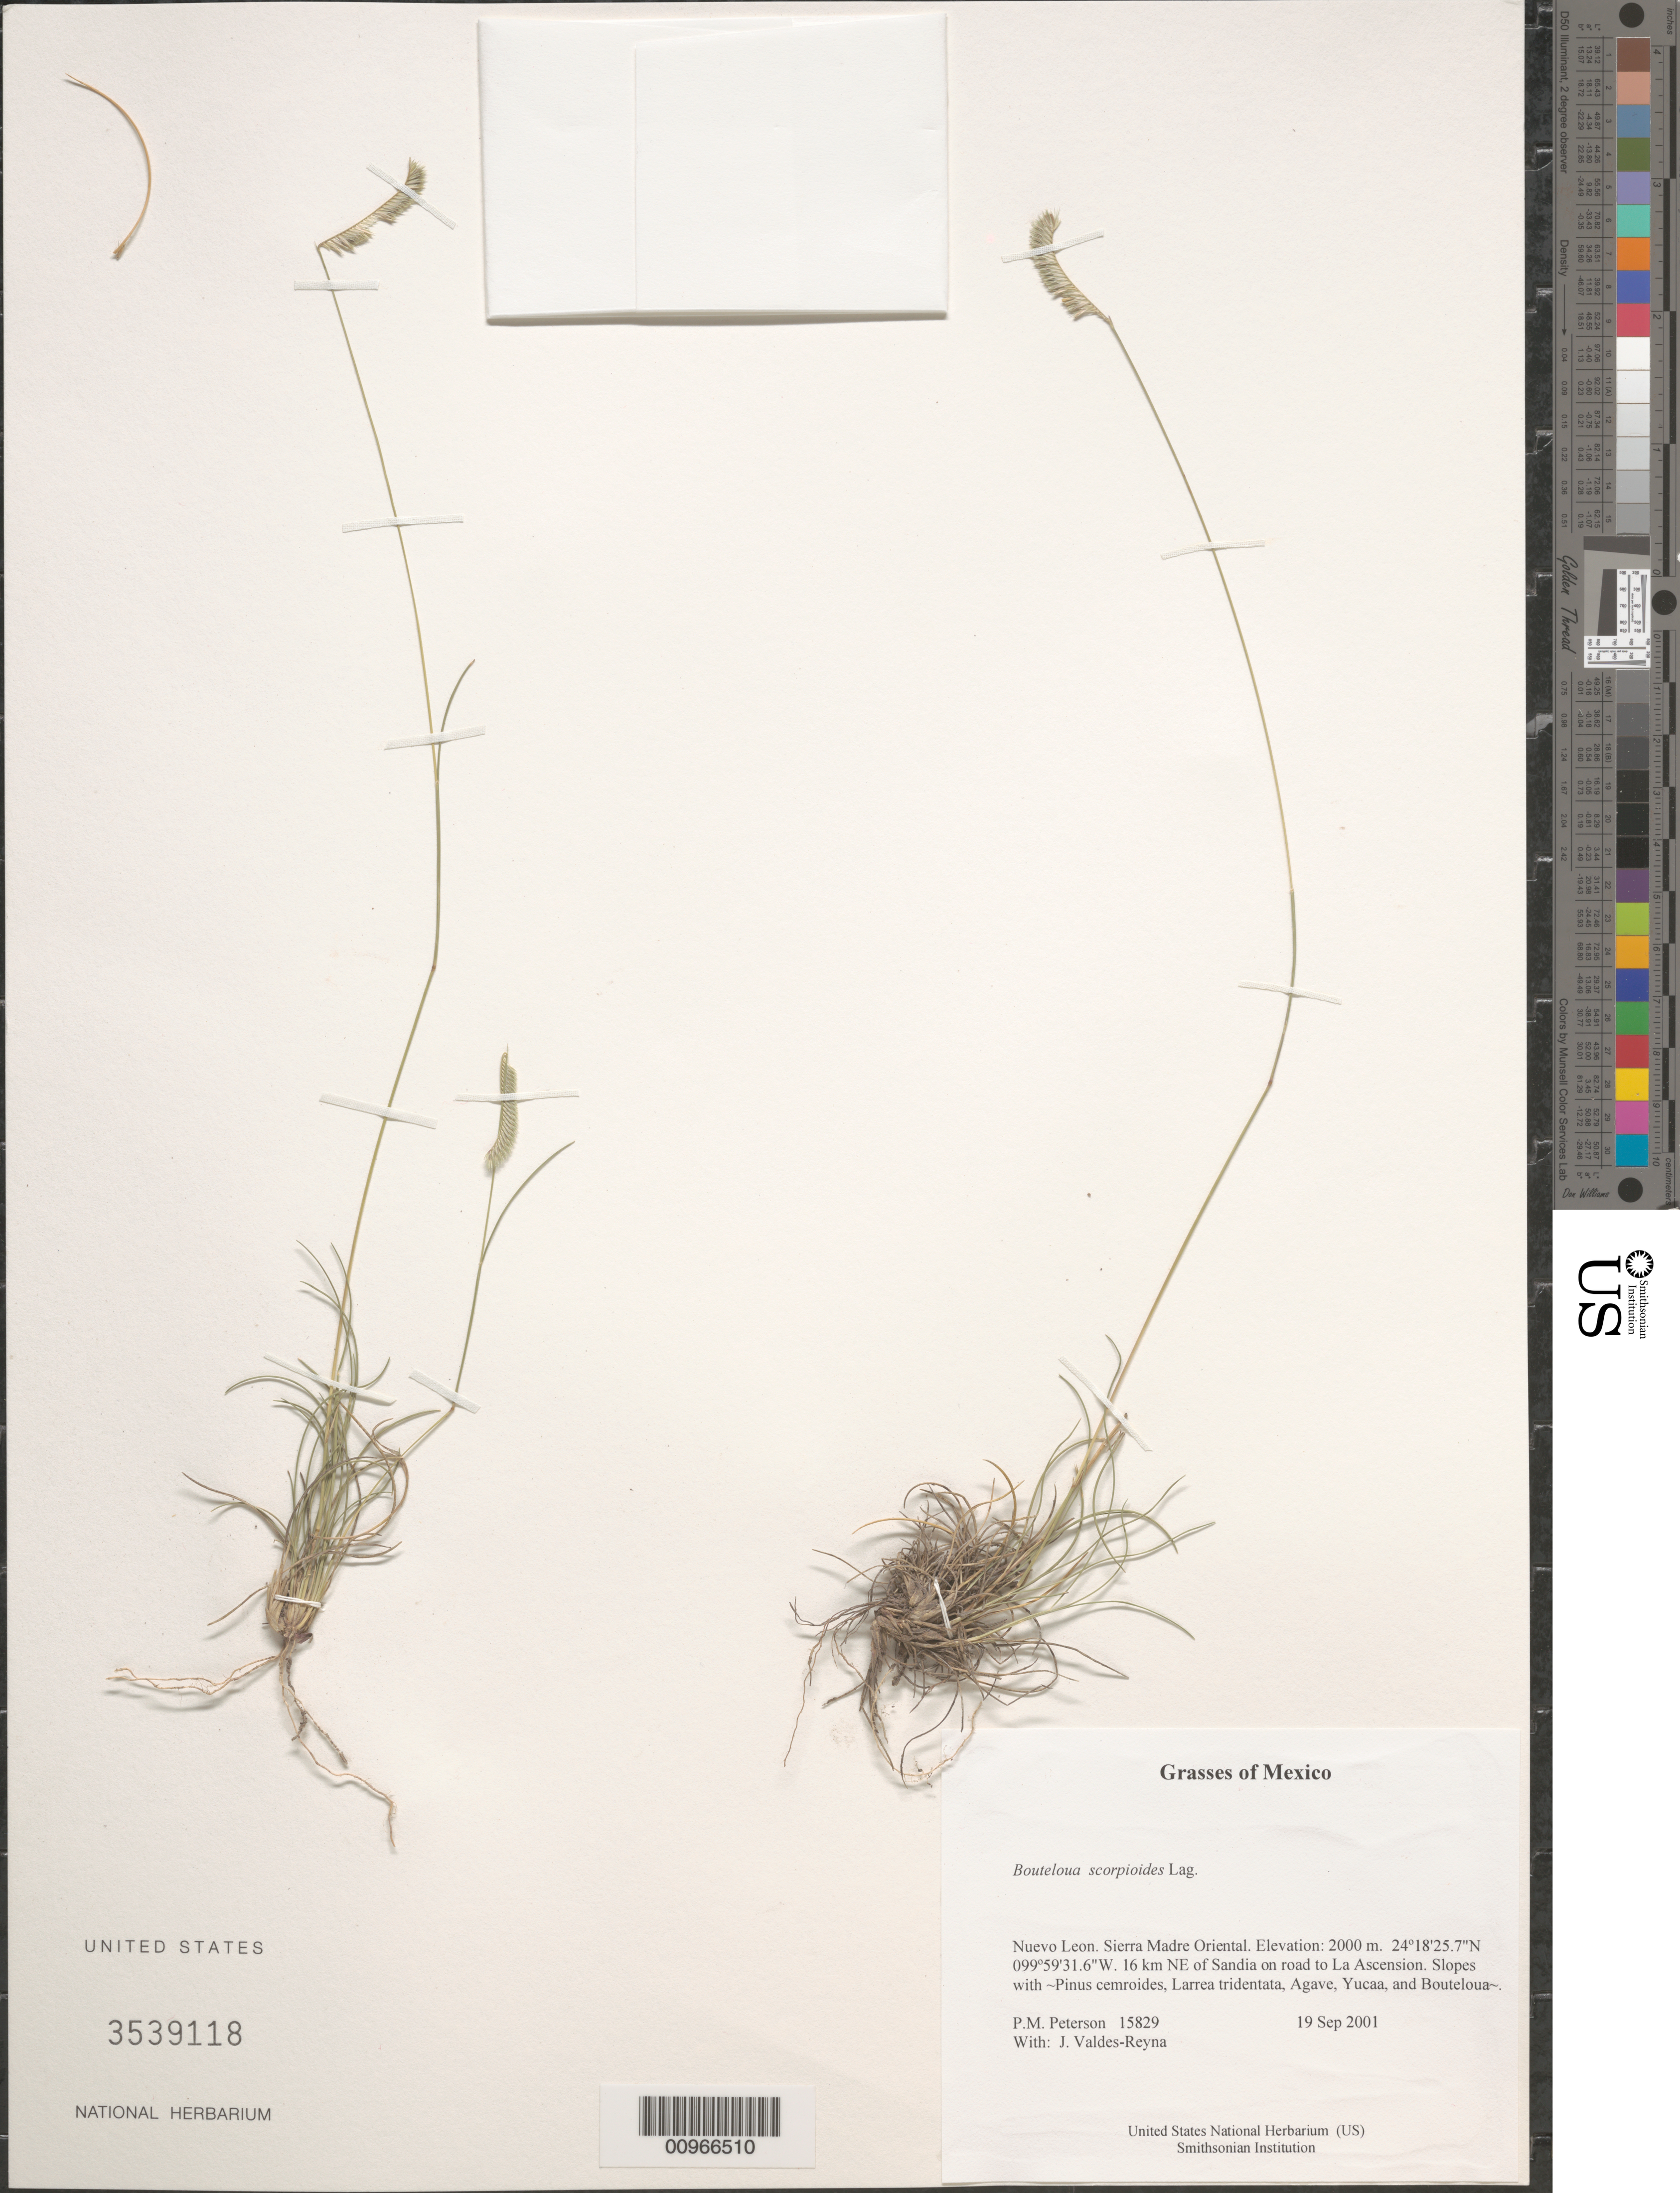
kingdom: Plantae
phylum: Tracheophyta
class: Liliopsida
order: Poales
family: Poaceae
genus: Bouteloua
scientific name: Bouteloua scorpioides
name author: Lag.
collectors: P. M. Peterson & J. Valdés-Reyna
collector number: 15829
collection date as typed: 19 Sep 2001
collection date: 2001-09-19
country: Mexico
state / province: Nuevo León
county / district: Sierra Madre Oriental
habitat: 16 km NE of Sandia on road to La Ascension. Slopes with ~Pinus cemroides, Larrea tridentata, Agave, Yucaa, and Bouteloua~.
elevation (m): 2000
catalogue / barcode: US 3539118